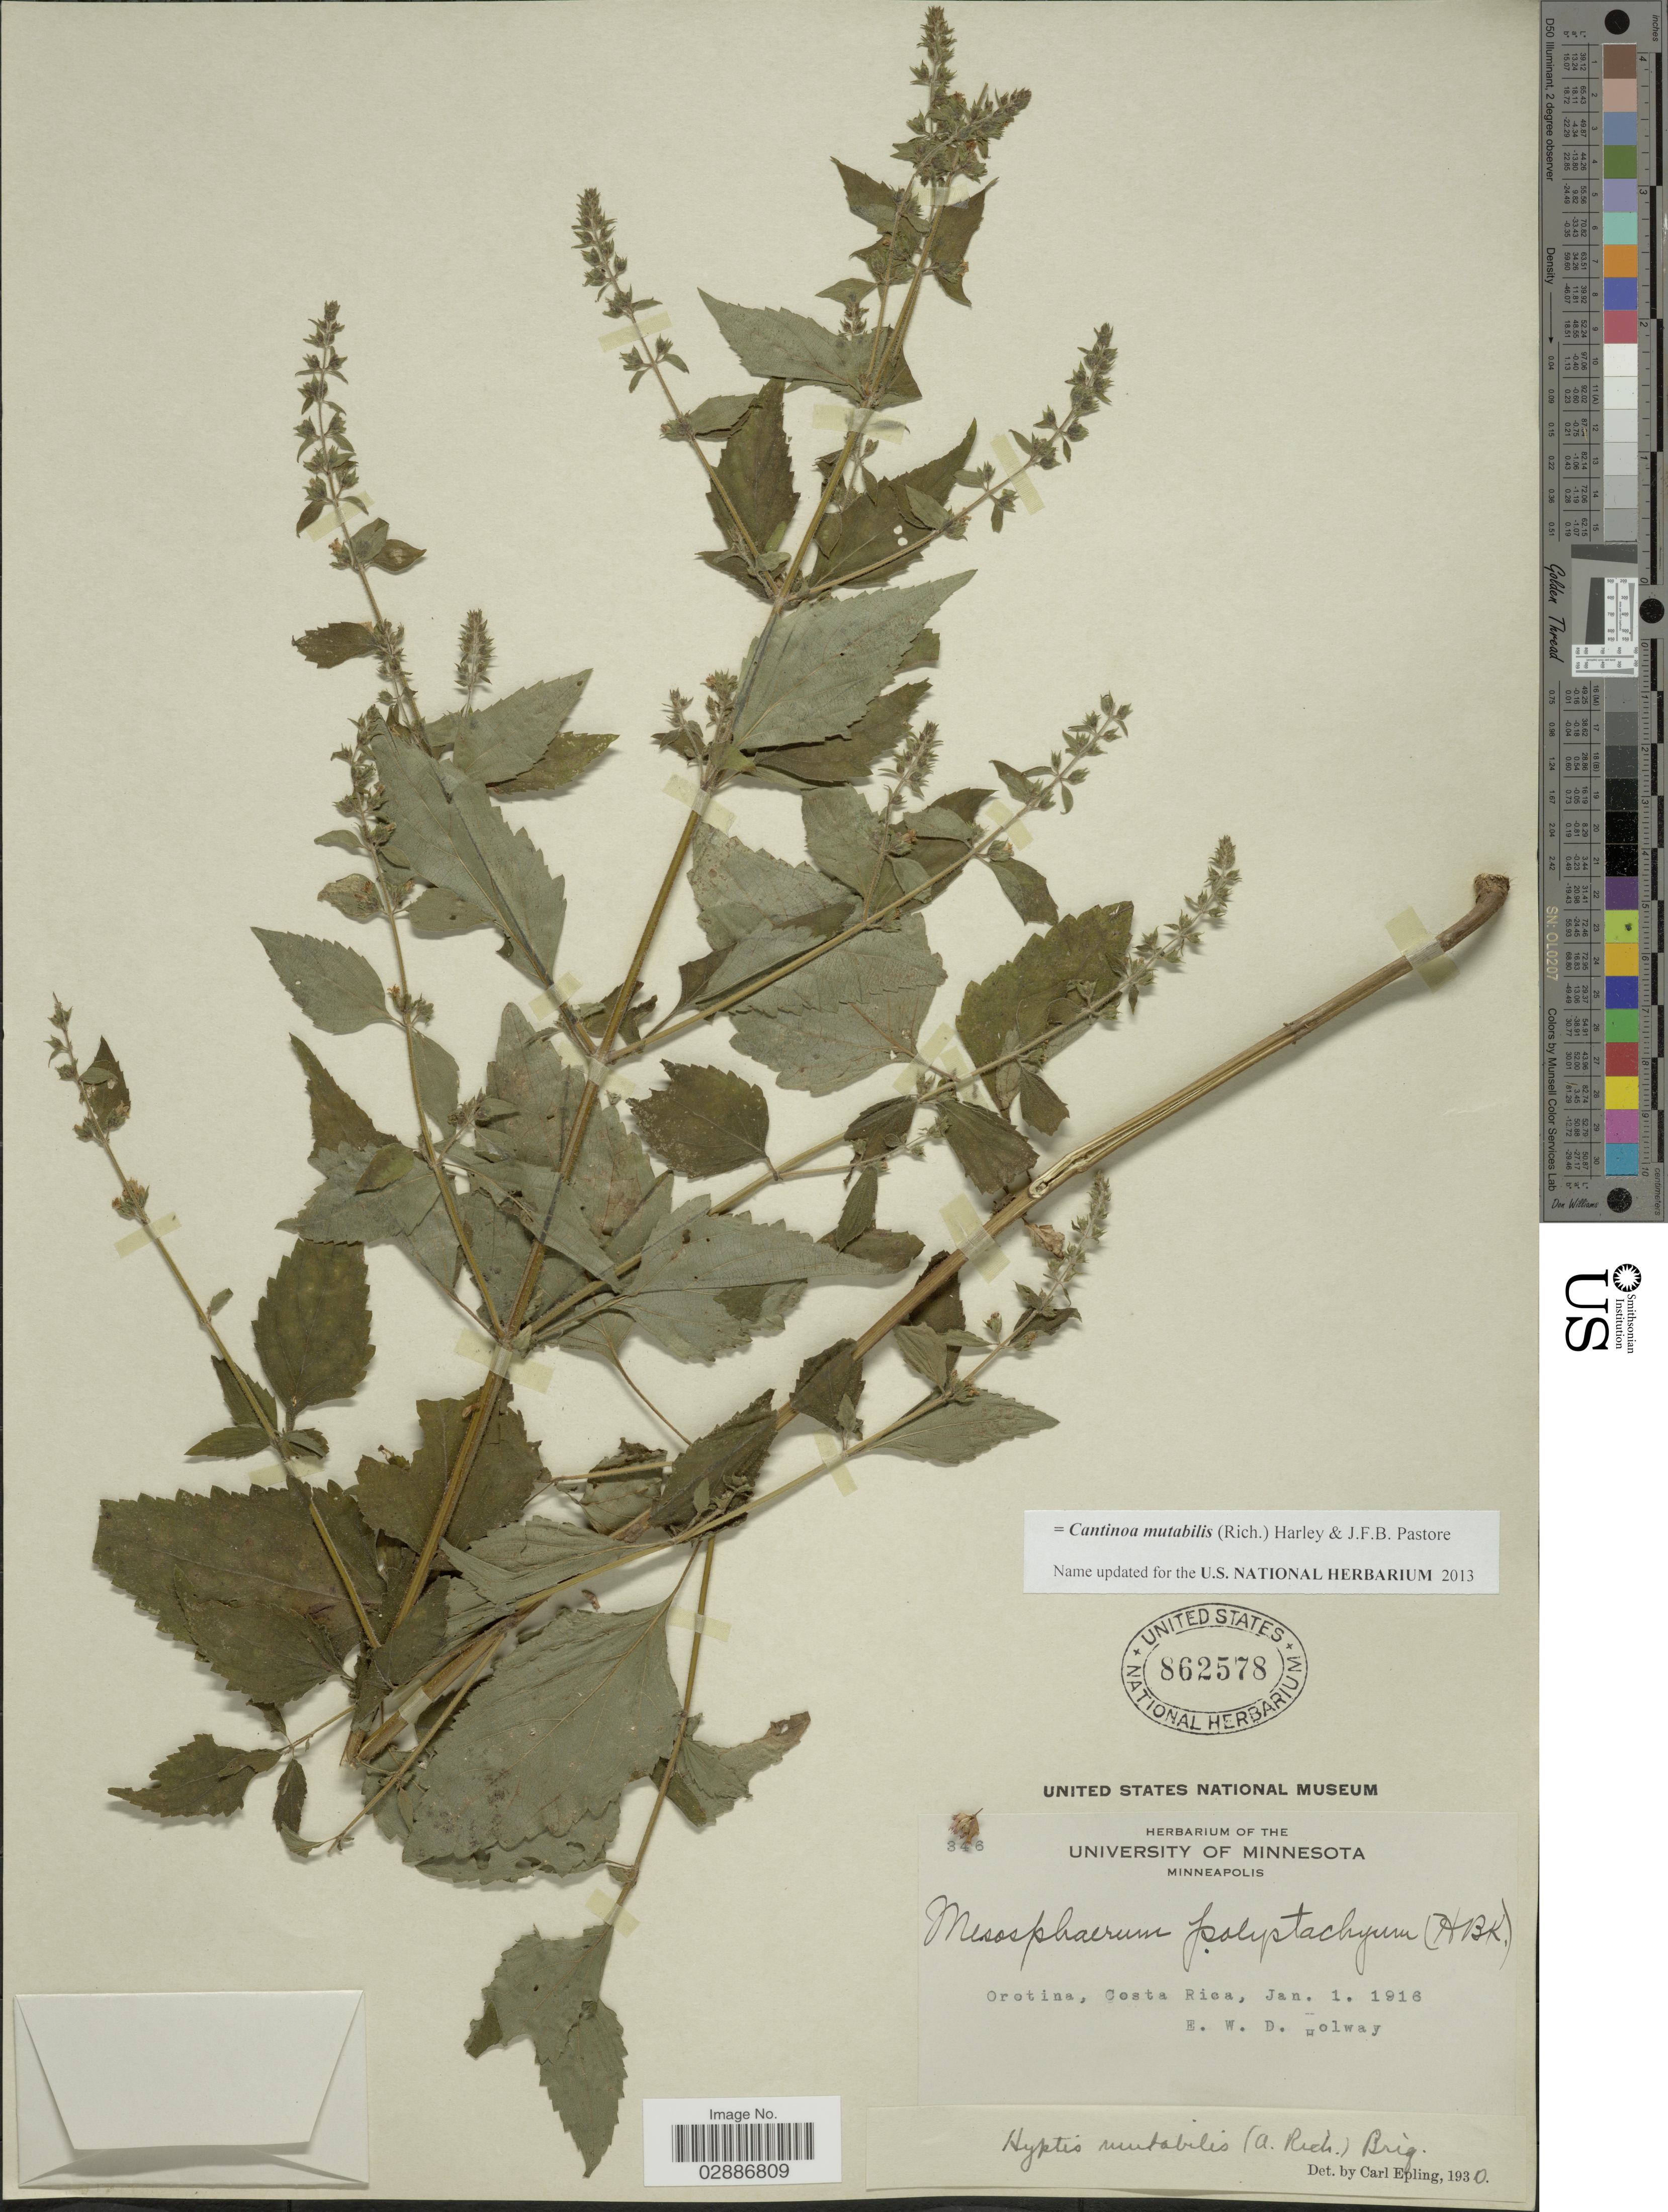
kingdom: Plantae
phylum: Tracheophyta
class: Magnoliopsida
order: Lamiales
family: Lamiaceae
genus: Cantinoa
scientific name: Cantinoa mutabilis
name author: (Rich.) Harley & J.F.B. Pastore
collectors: E. W. D. Holway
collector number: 346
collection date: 1916-01-01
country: Costa Rica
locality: Orotina.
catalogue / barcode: US 862578